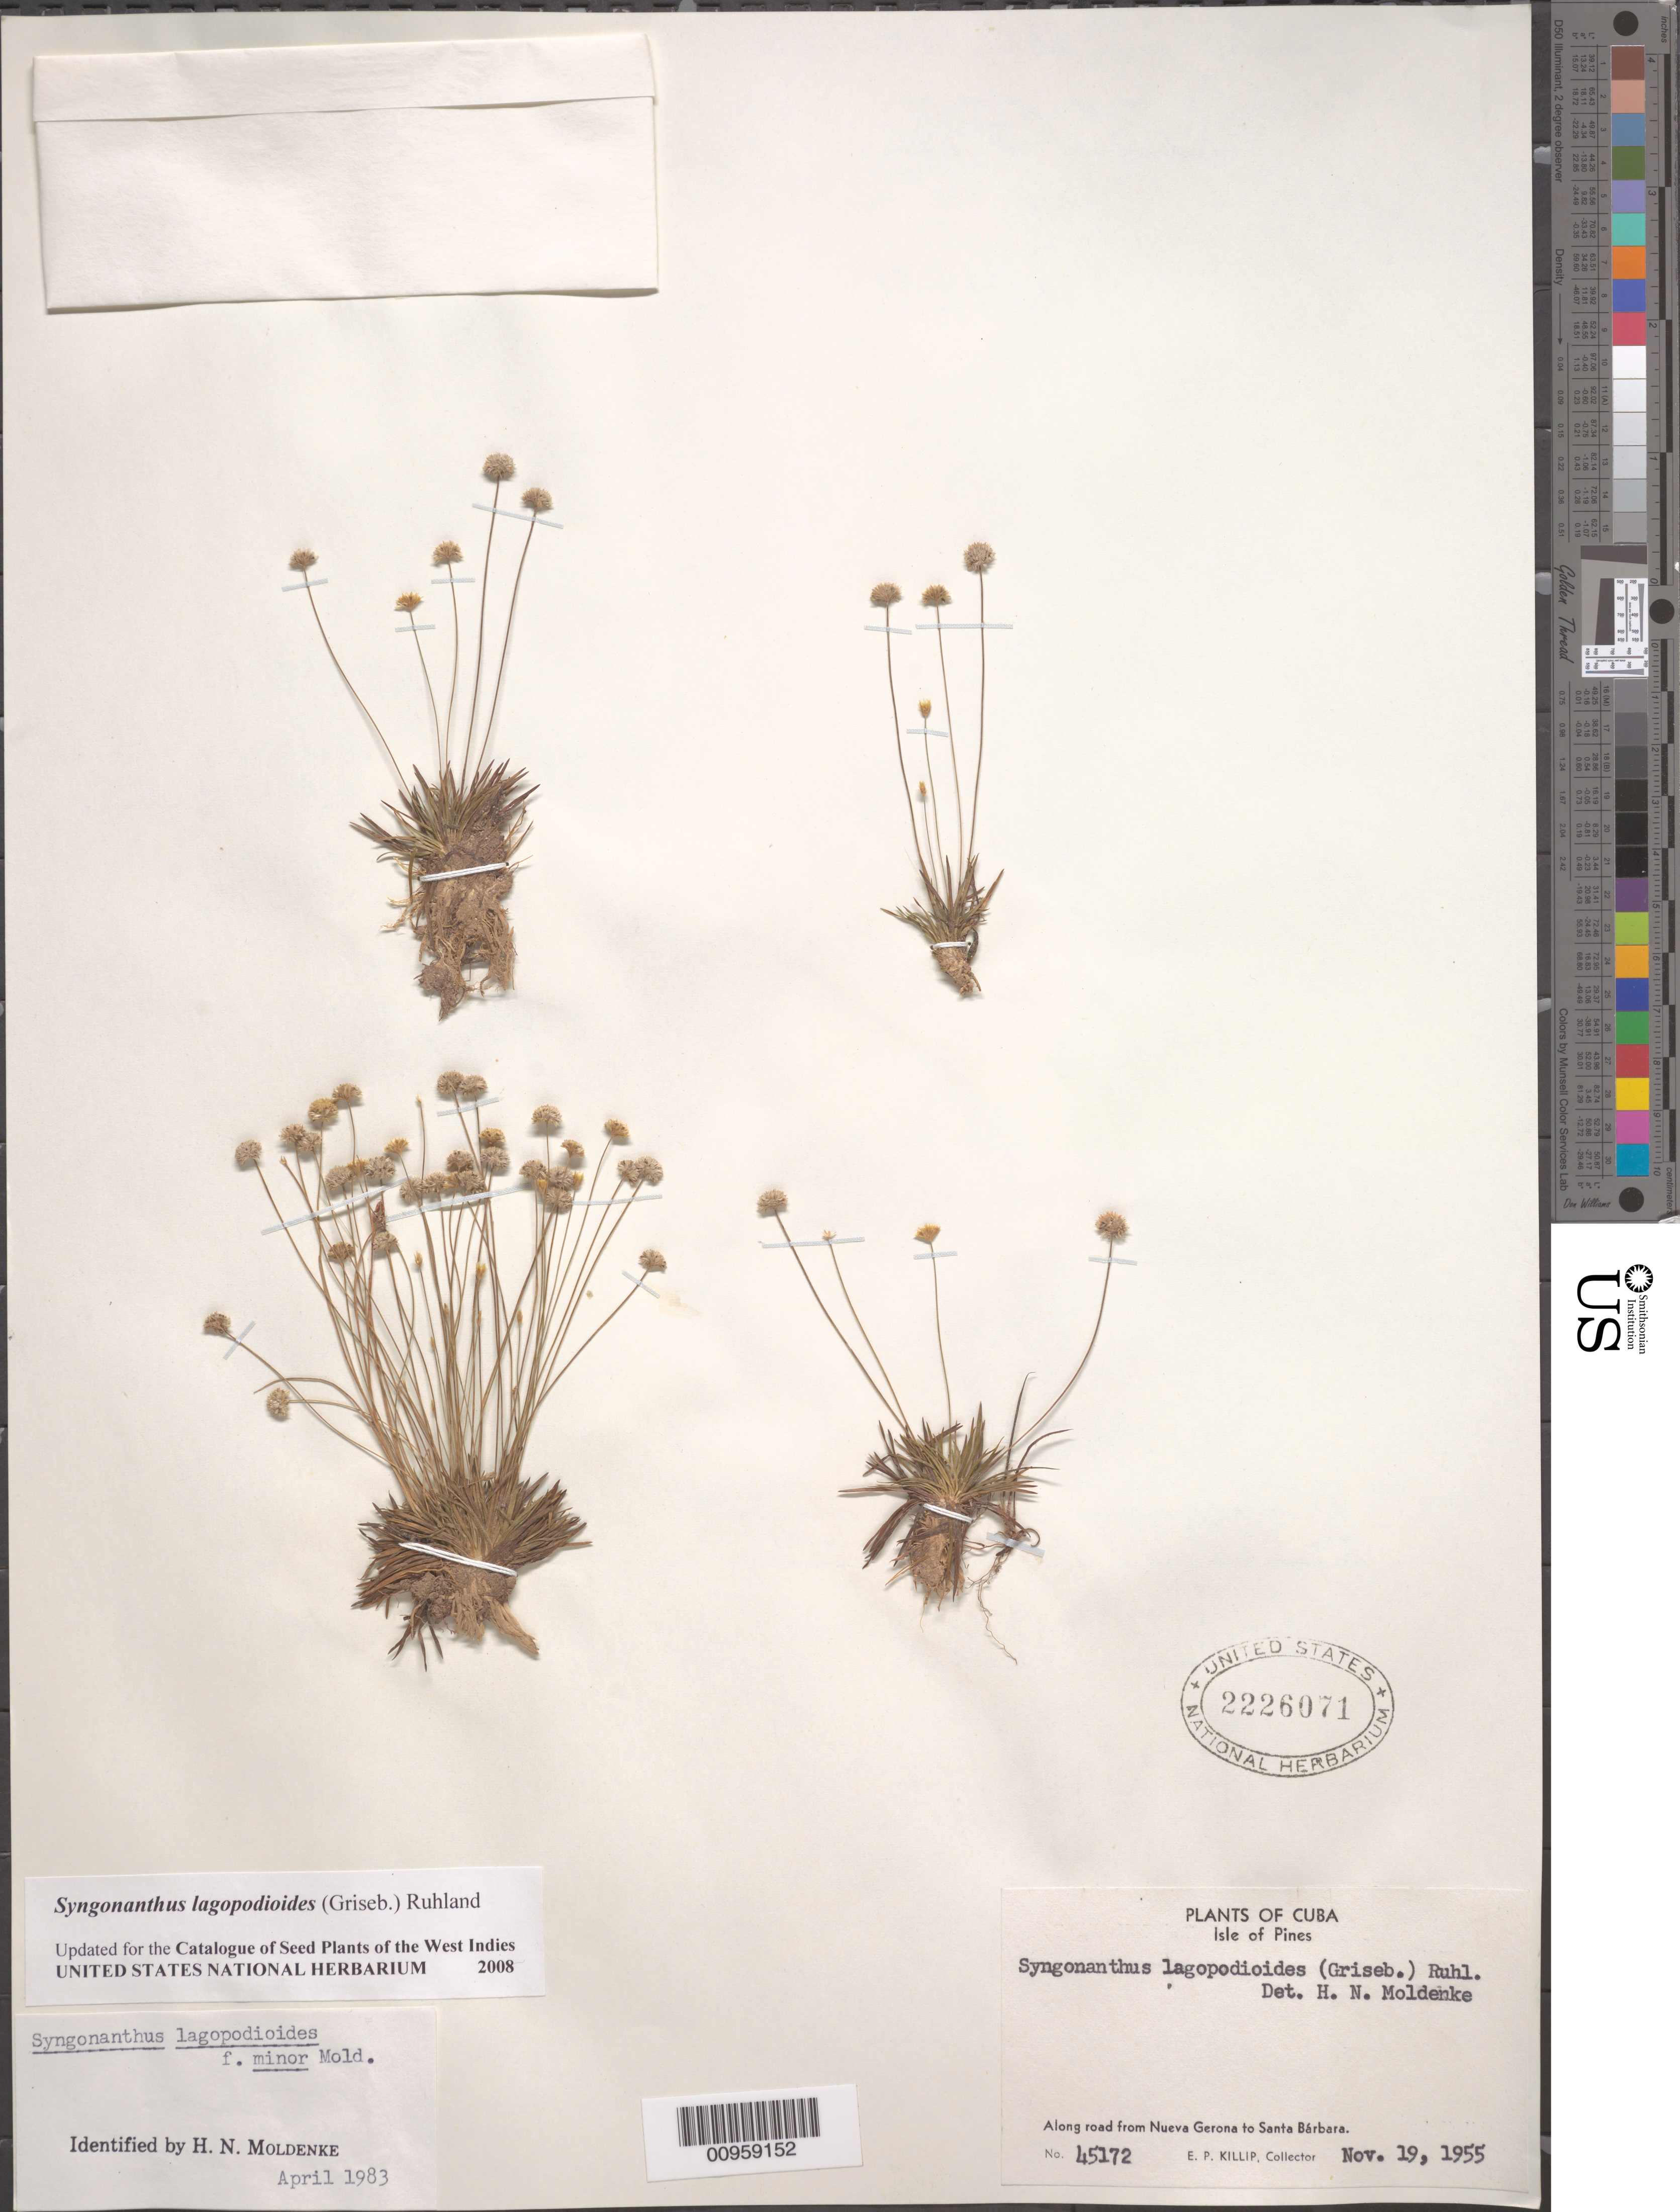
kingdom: Plantae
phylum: Tracheophyta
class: Liliopsida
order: Poales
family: Eriocaulaceae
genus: Syngonanthus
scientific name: Syngonanthus lagopodioides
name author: (Griseb.) Ruhland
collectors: E. P. Killip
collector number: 45172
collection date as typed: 19 Nov 1955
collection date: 1955-11-19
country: Cuba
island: Isla de la Juventud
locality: Isle of Pines, Along road from Nueva Gerona to Santa Bárbara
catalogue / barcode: US 2226071